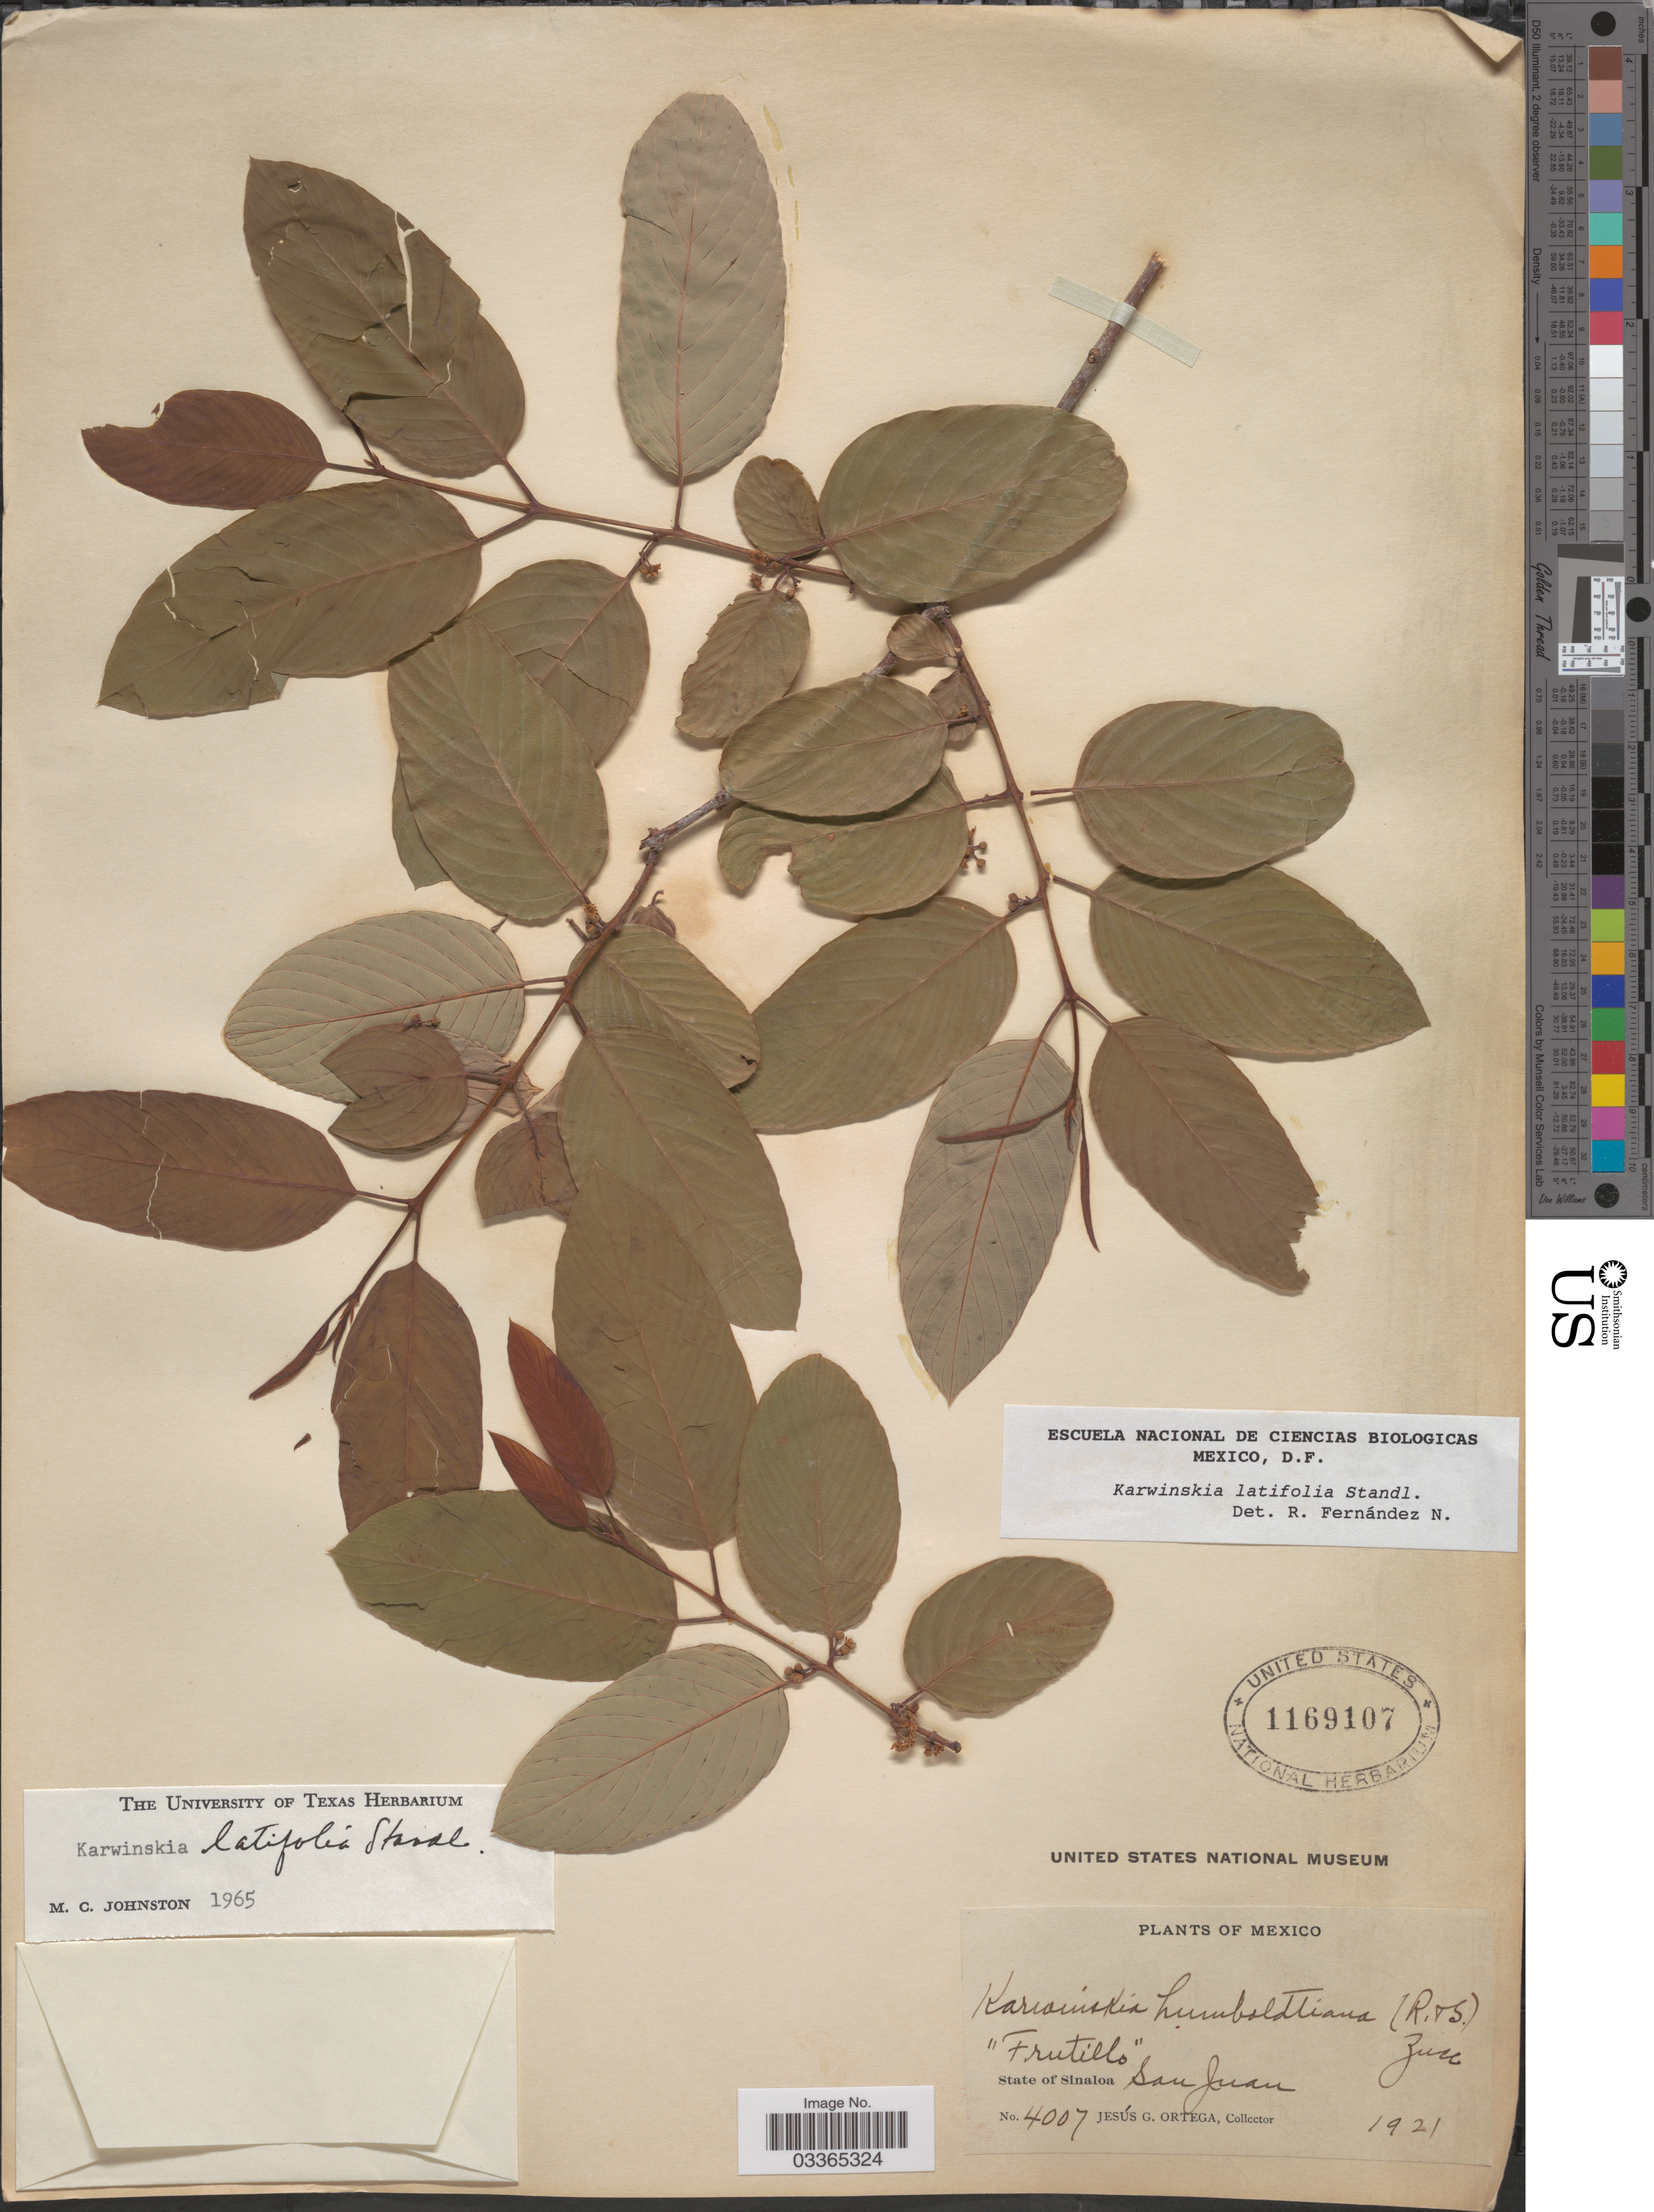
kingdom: Plantae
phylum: Tracheophyta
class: Magnoliopsida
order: Rosales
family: Rhamnaceae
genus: Karwinskia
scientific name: Karwinskia latifolia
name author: Standl.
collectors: J. Ortega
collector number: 4007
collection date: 1921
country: Mexico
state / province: Sinaloa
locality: San Juan.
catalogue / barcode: US 1169107